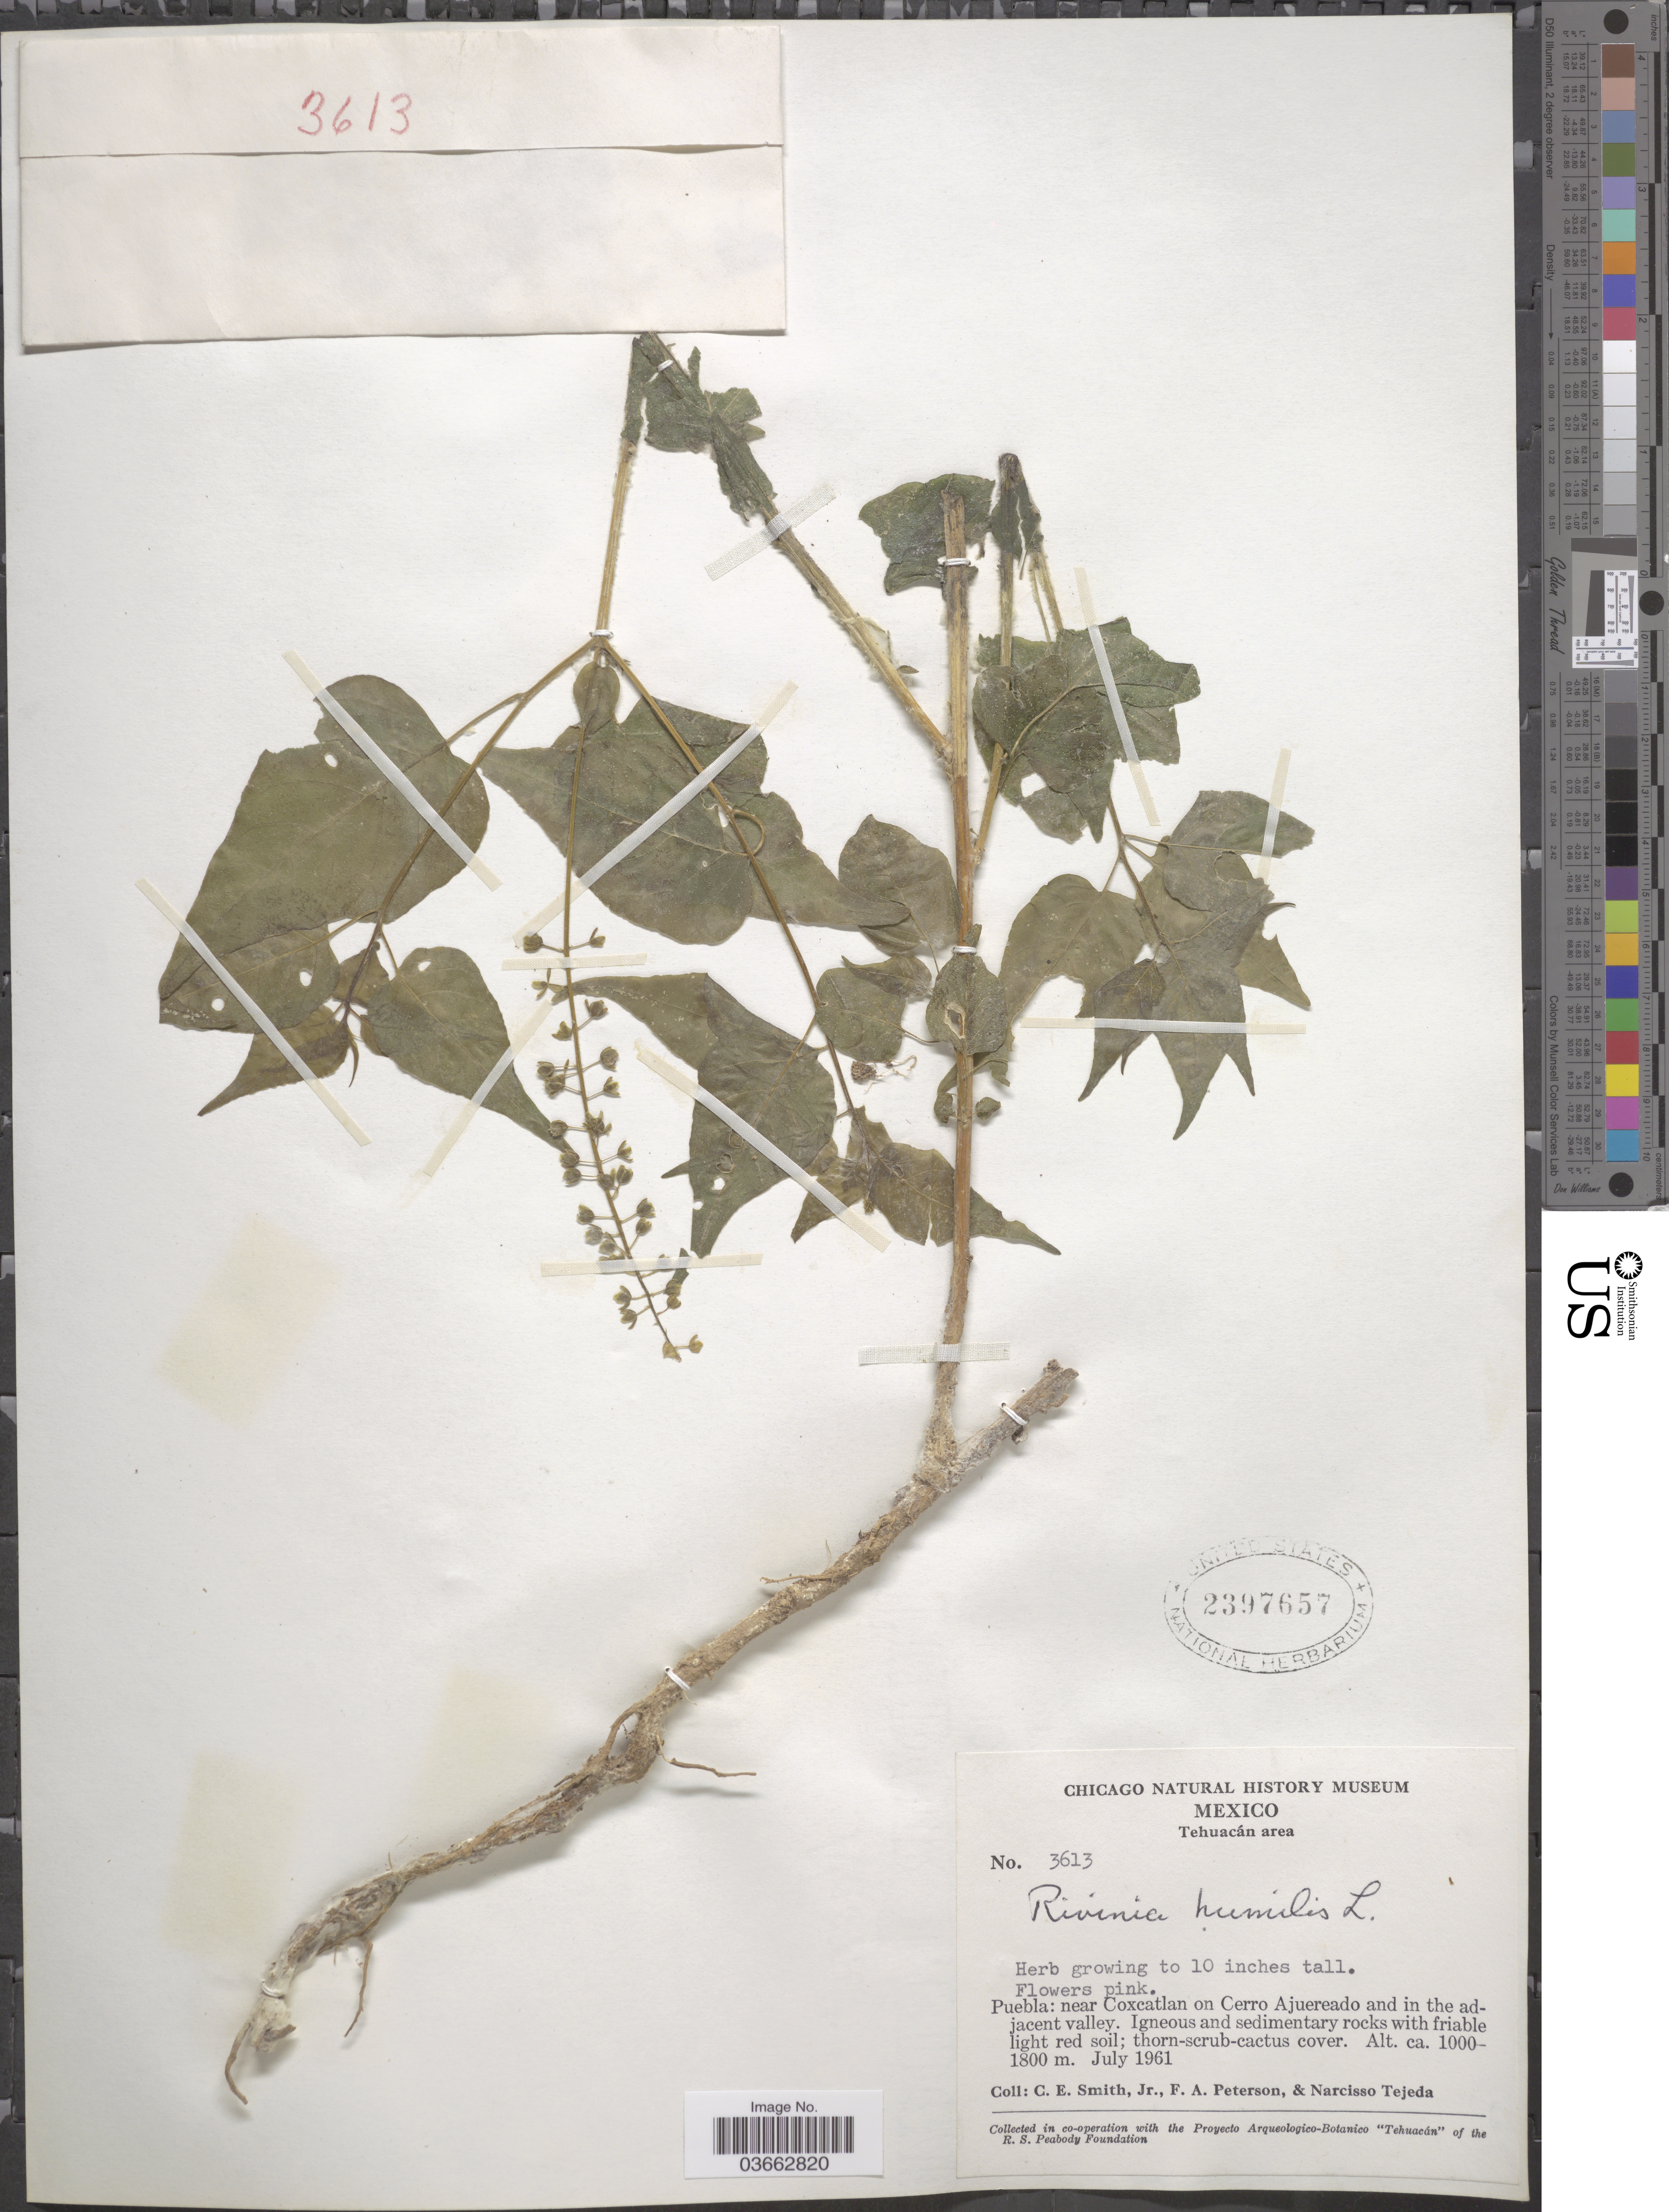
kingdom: Plantae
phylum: Tracheophyta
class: Magnoliopsida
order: Caryophyllales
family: Phytolaccaceae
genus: Rivina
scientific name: Rivina humilis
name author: L.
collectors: C. E. Smith Jr., F. A. Peterson & N. Tejeda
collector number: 3613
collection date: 1961-07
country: Mexico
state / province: Puebla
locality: Tehuacán area. Near Coxcatlan on Cerro Ajuereado and in the adjacent valley.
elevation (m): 1000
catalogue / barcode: US 2397657